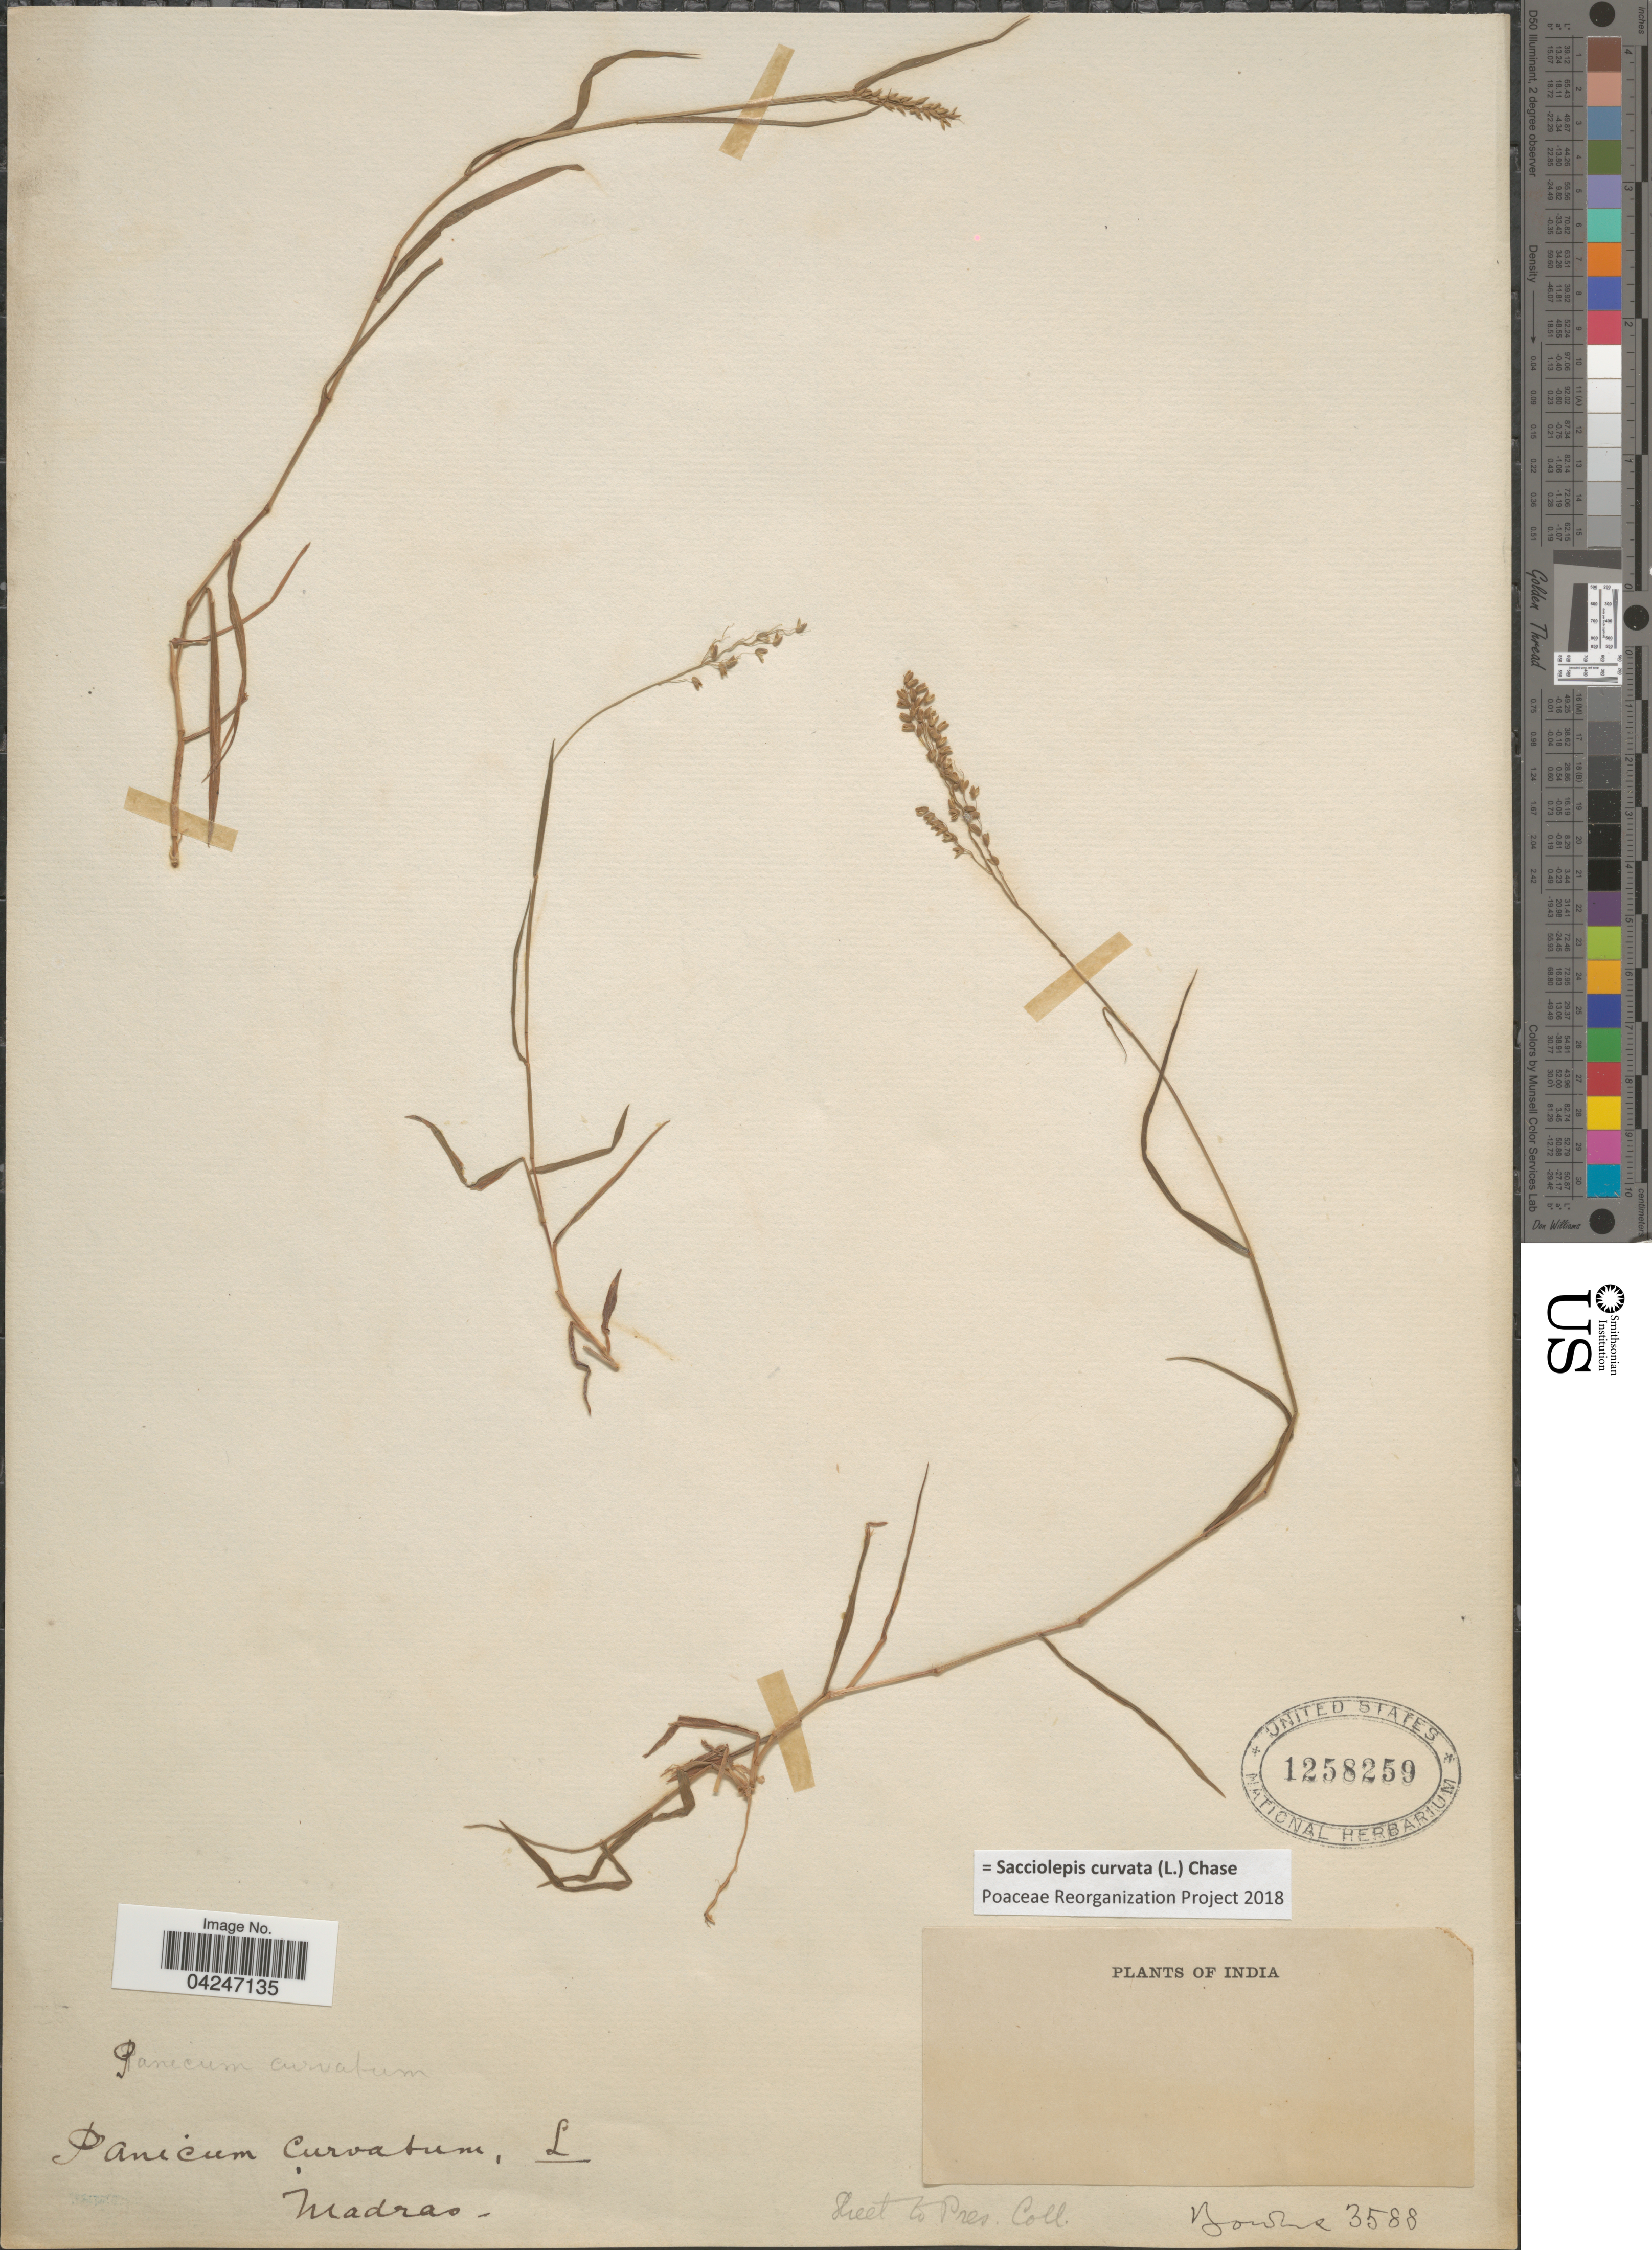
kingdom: Plantae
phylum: Tracheophyta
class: Liliopsida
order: Poales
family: Poaceae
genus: Sacciolepis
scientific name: Sacciolepis curvata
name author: (L.) Chase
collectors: -. Bowler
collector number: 3588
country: India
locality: Madras.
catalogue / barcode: US 1258259